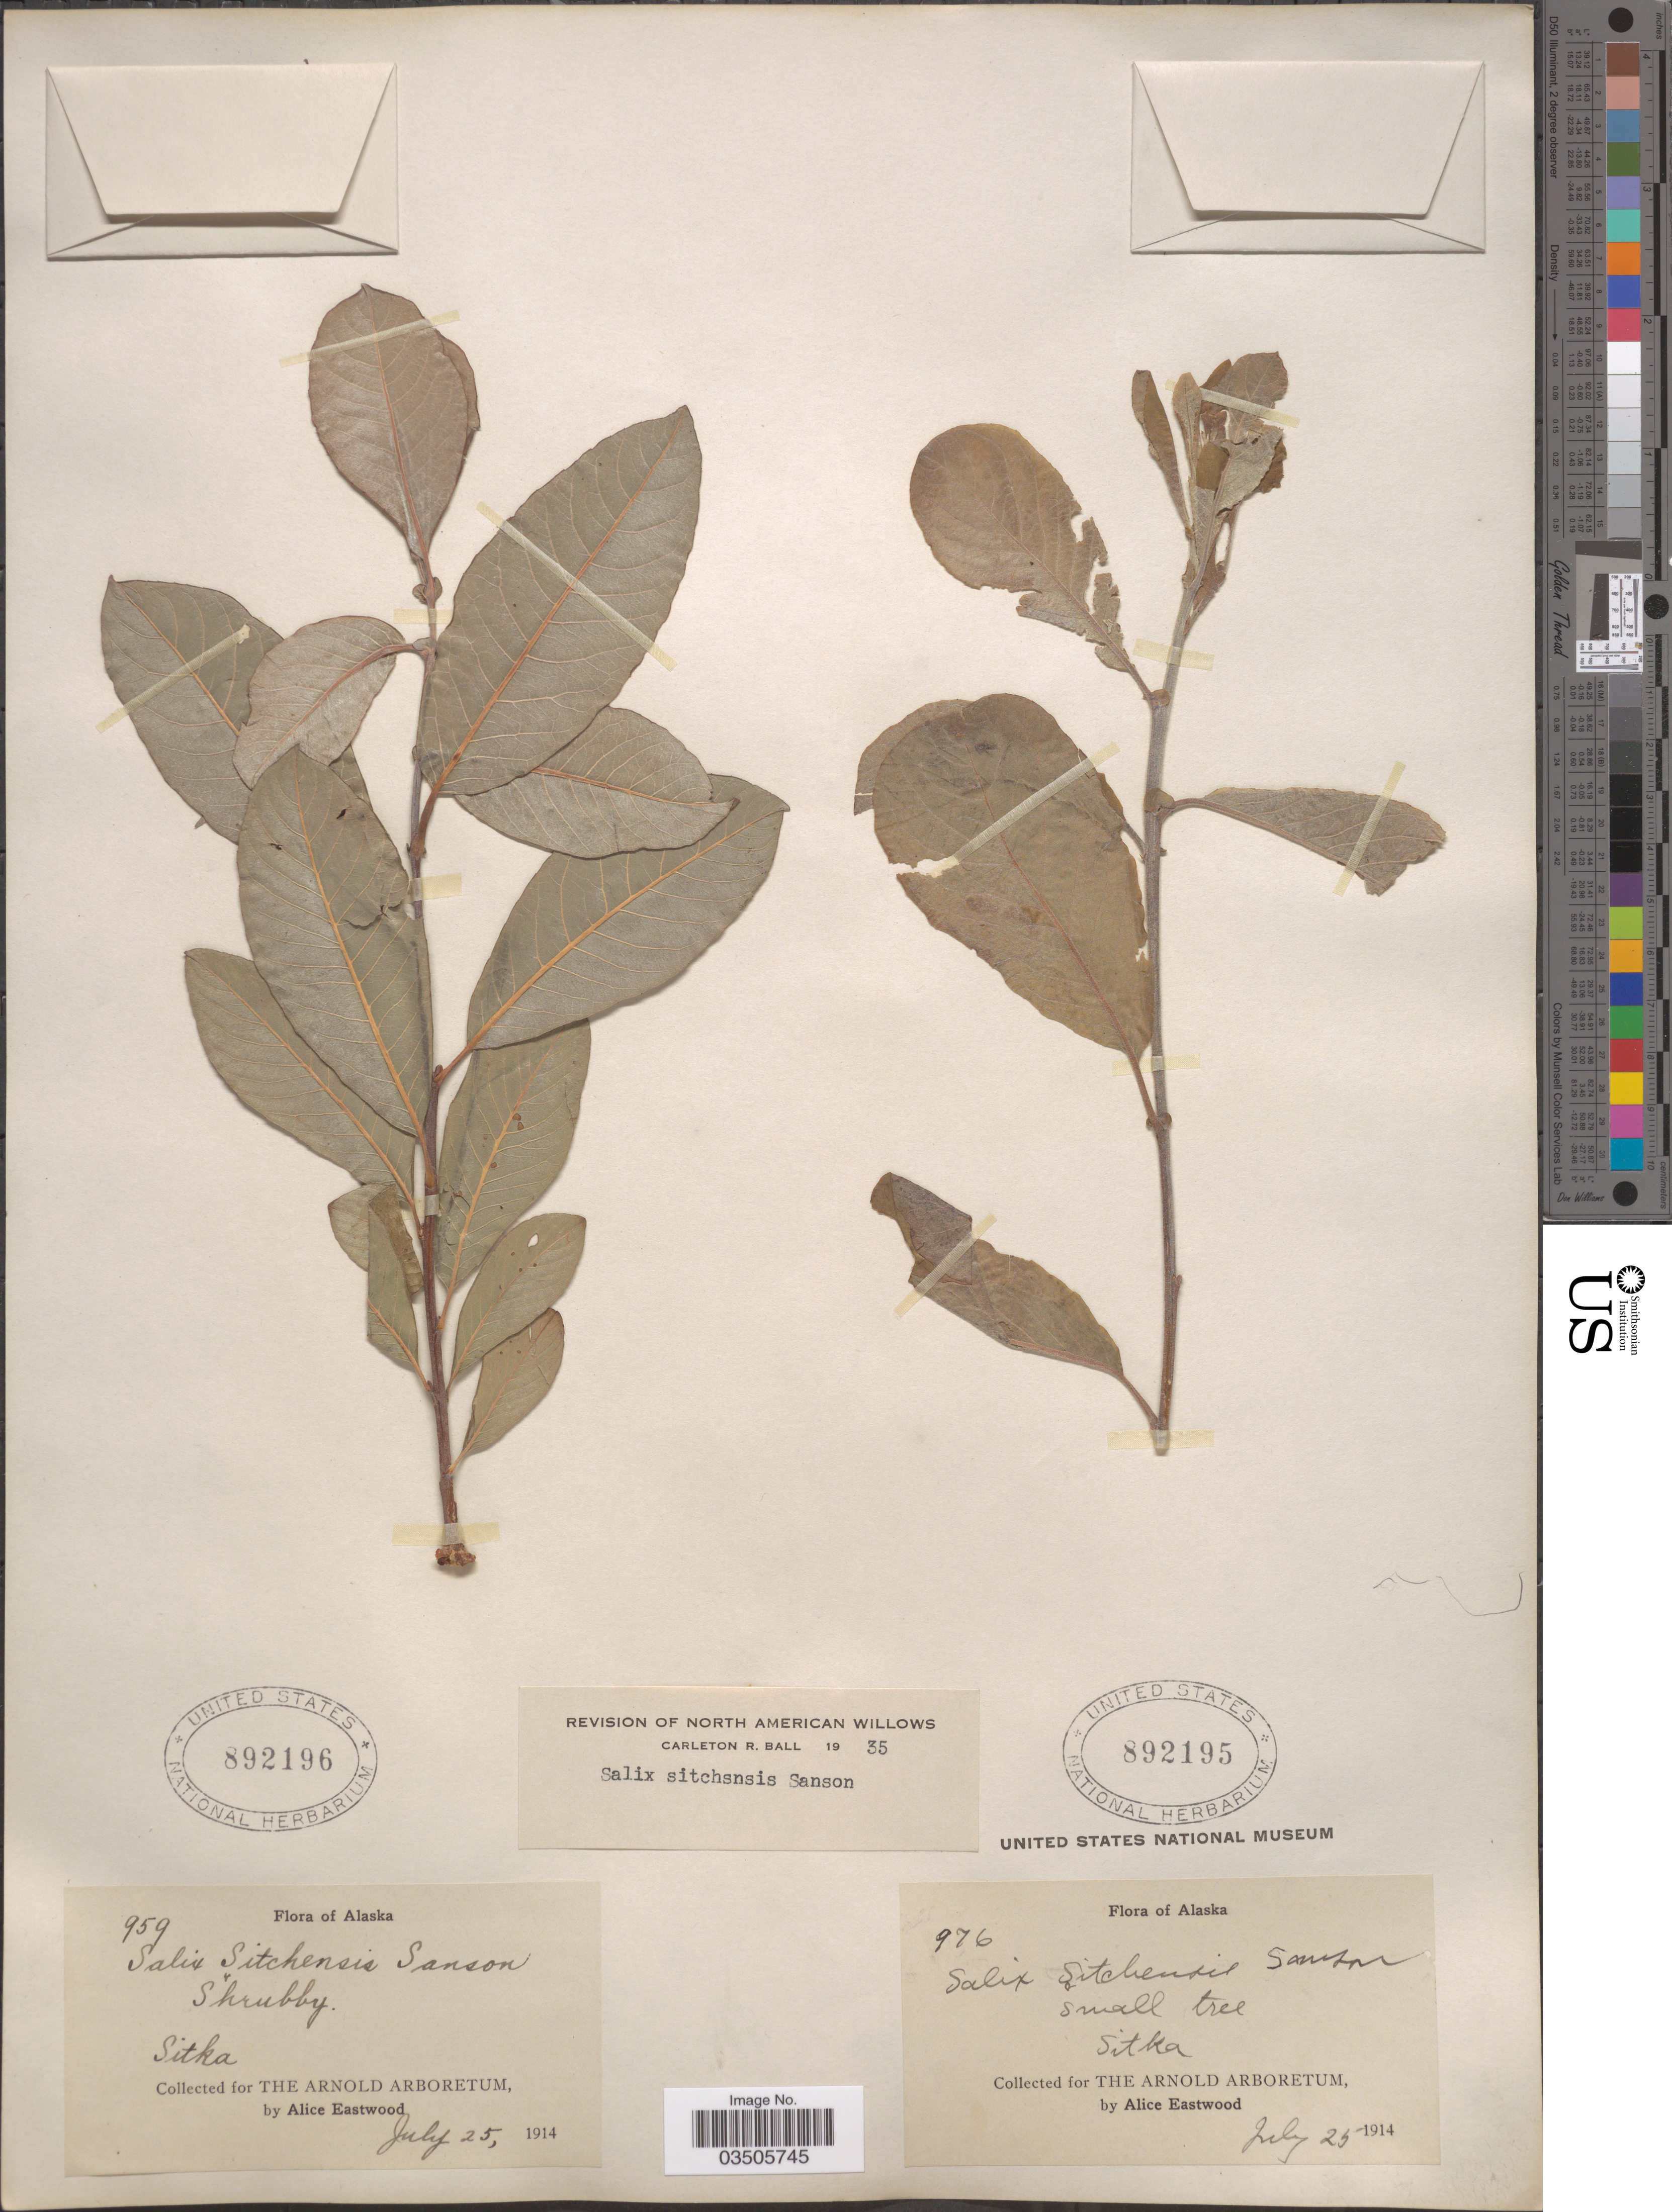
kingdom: Plantae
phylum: Tracheophyta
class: Magnoliopsida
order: Malpighiales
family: Salicaceae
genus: Salix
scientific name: Salix sitchensis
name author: Sanson ex Bong.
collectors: A. Eastwood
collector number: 976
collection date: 1914-07-25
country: United States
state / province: Alaska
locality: Sitka.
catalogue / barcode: US 892195-2